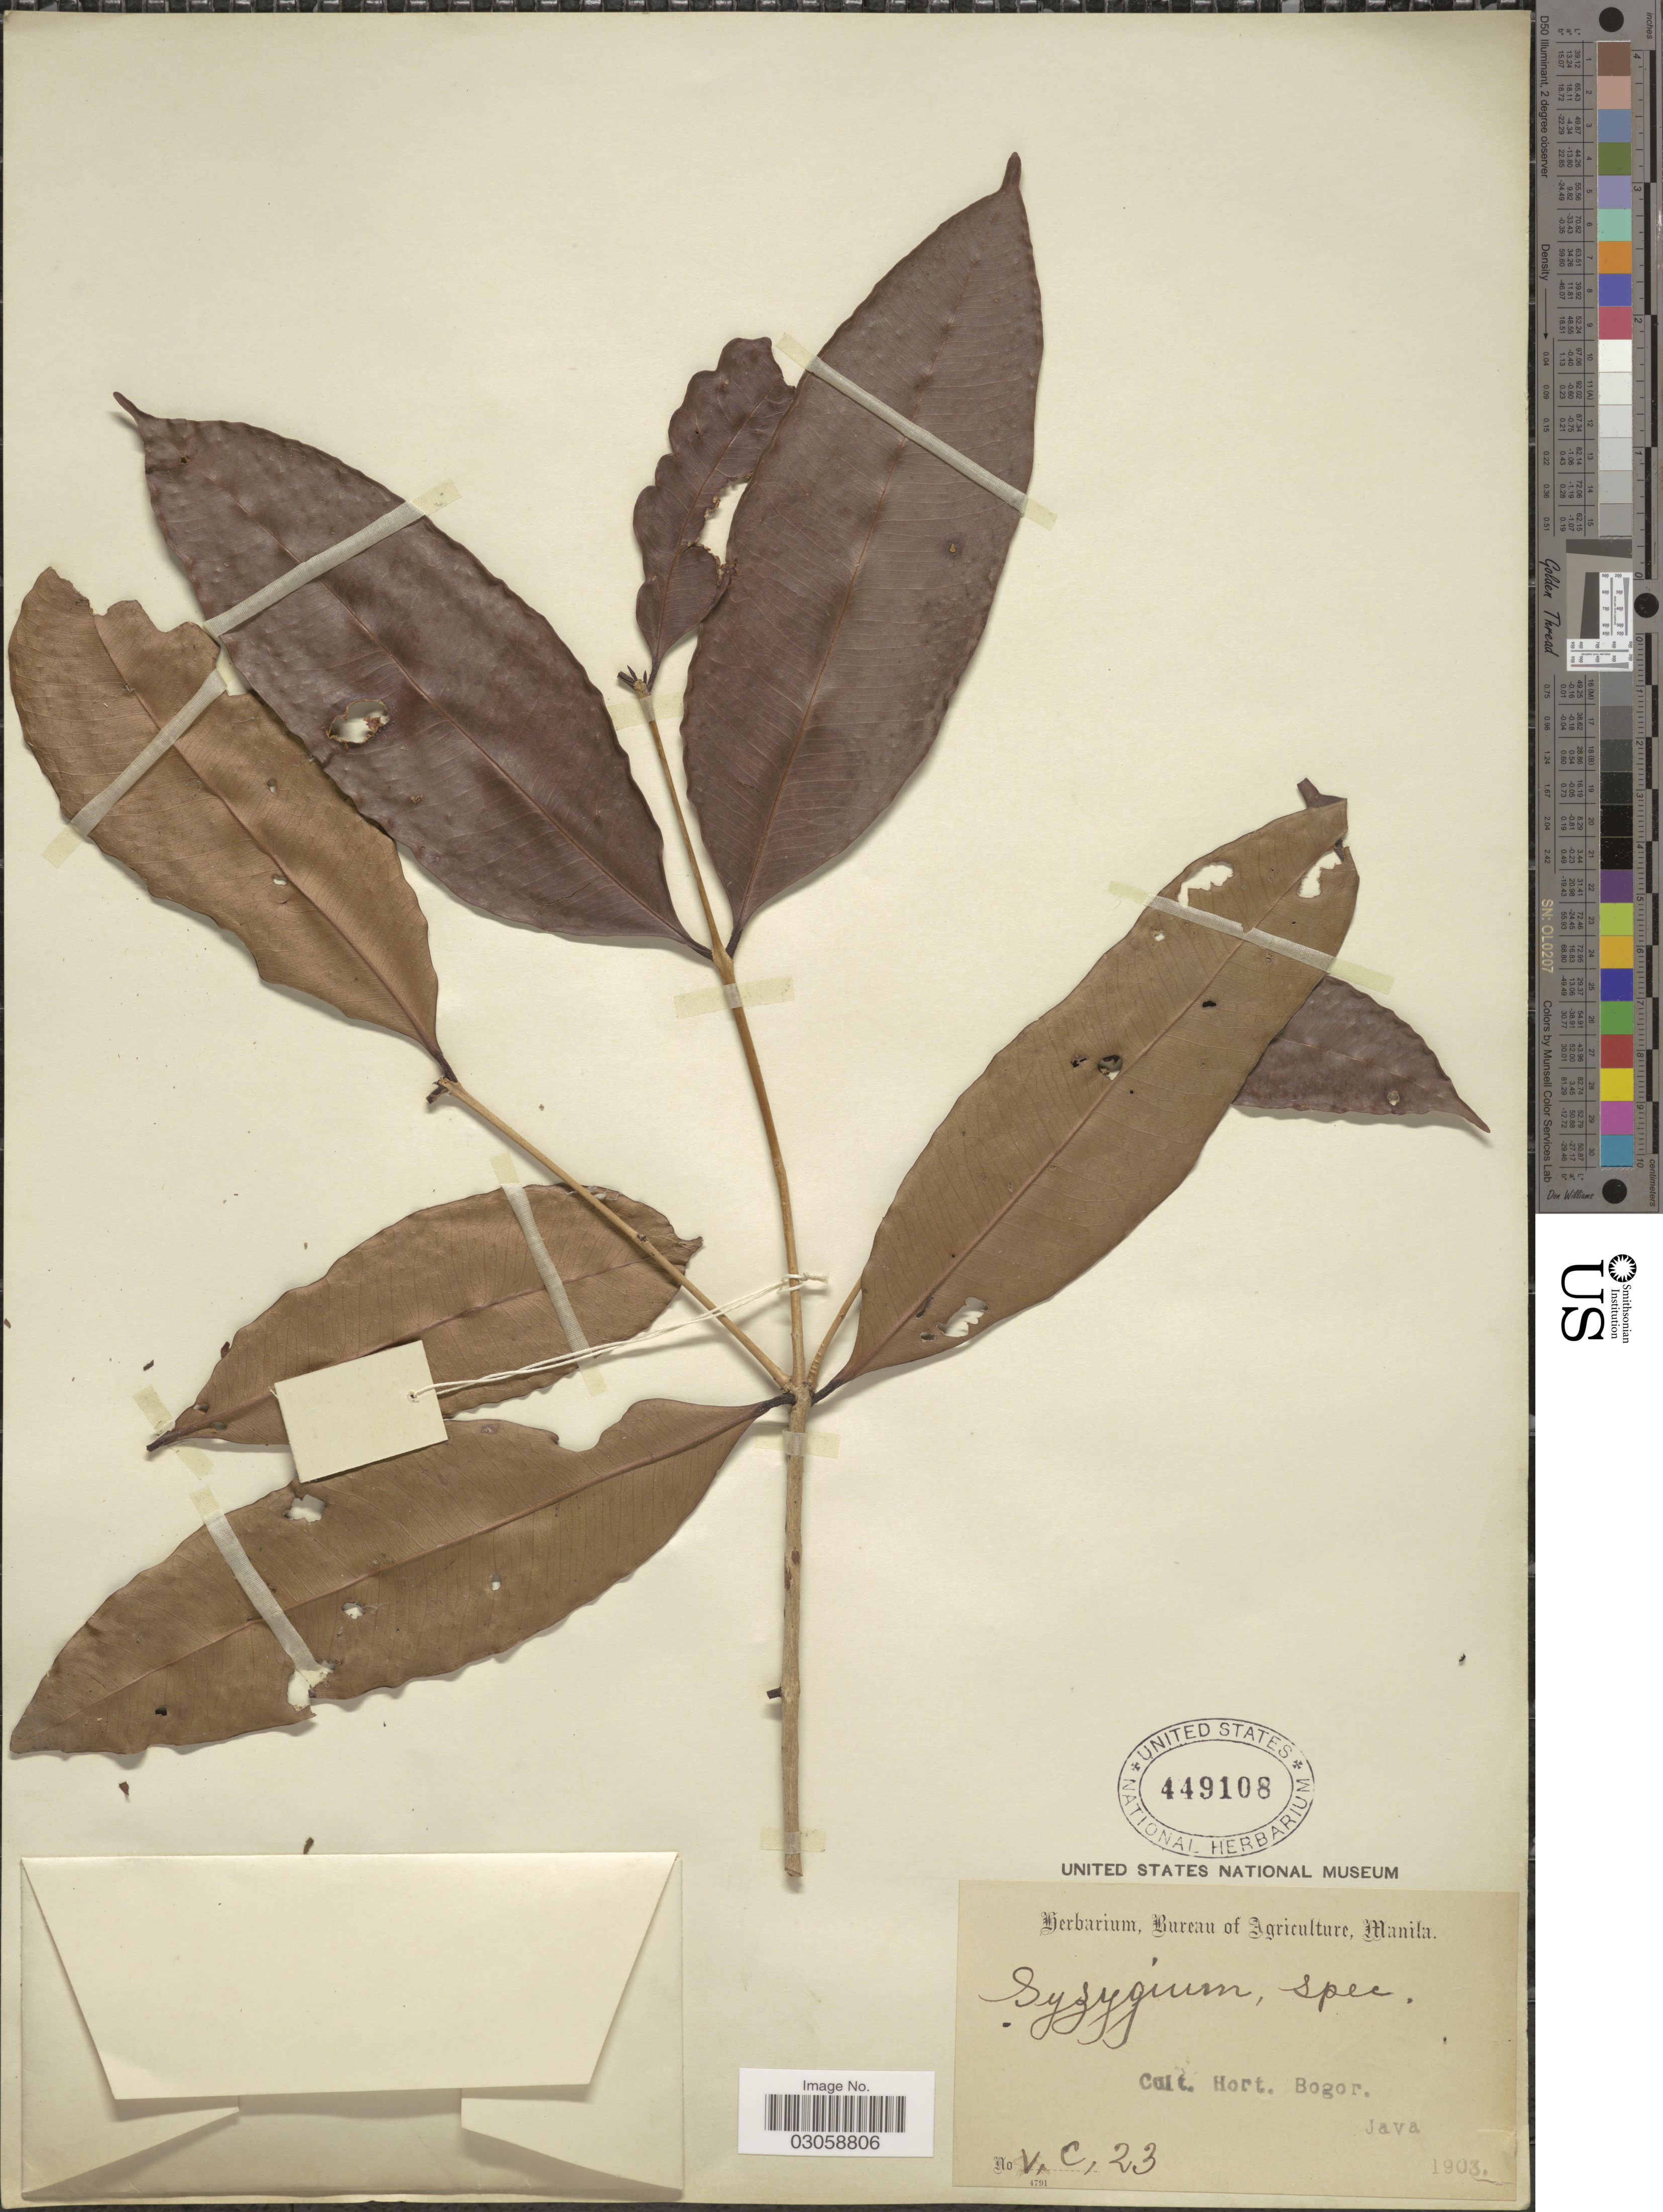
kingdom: Plantae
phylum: Tracheophyta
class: Magnoliopsida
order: Myrtales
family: Myrtaceae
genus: Syzygium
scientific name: Syzygium sp.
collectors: ex Herb. Bur. Agric. Manila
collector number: V,C, 23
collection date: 1903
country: Indonesia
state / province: Java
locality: Cult. Hort. Bogor, Java.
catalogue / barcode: US 449108